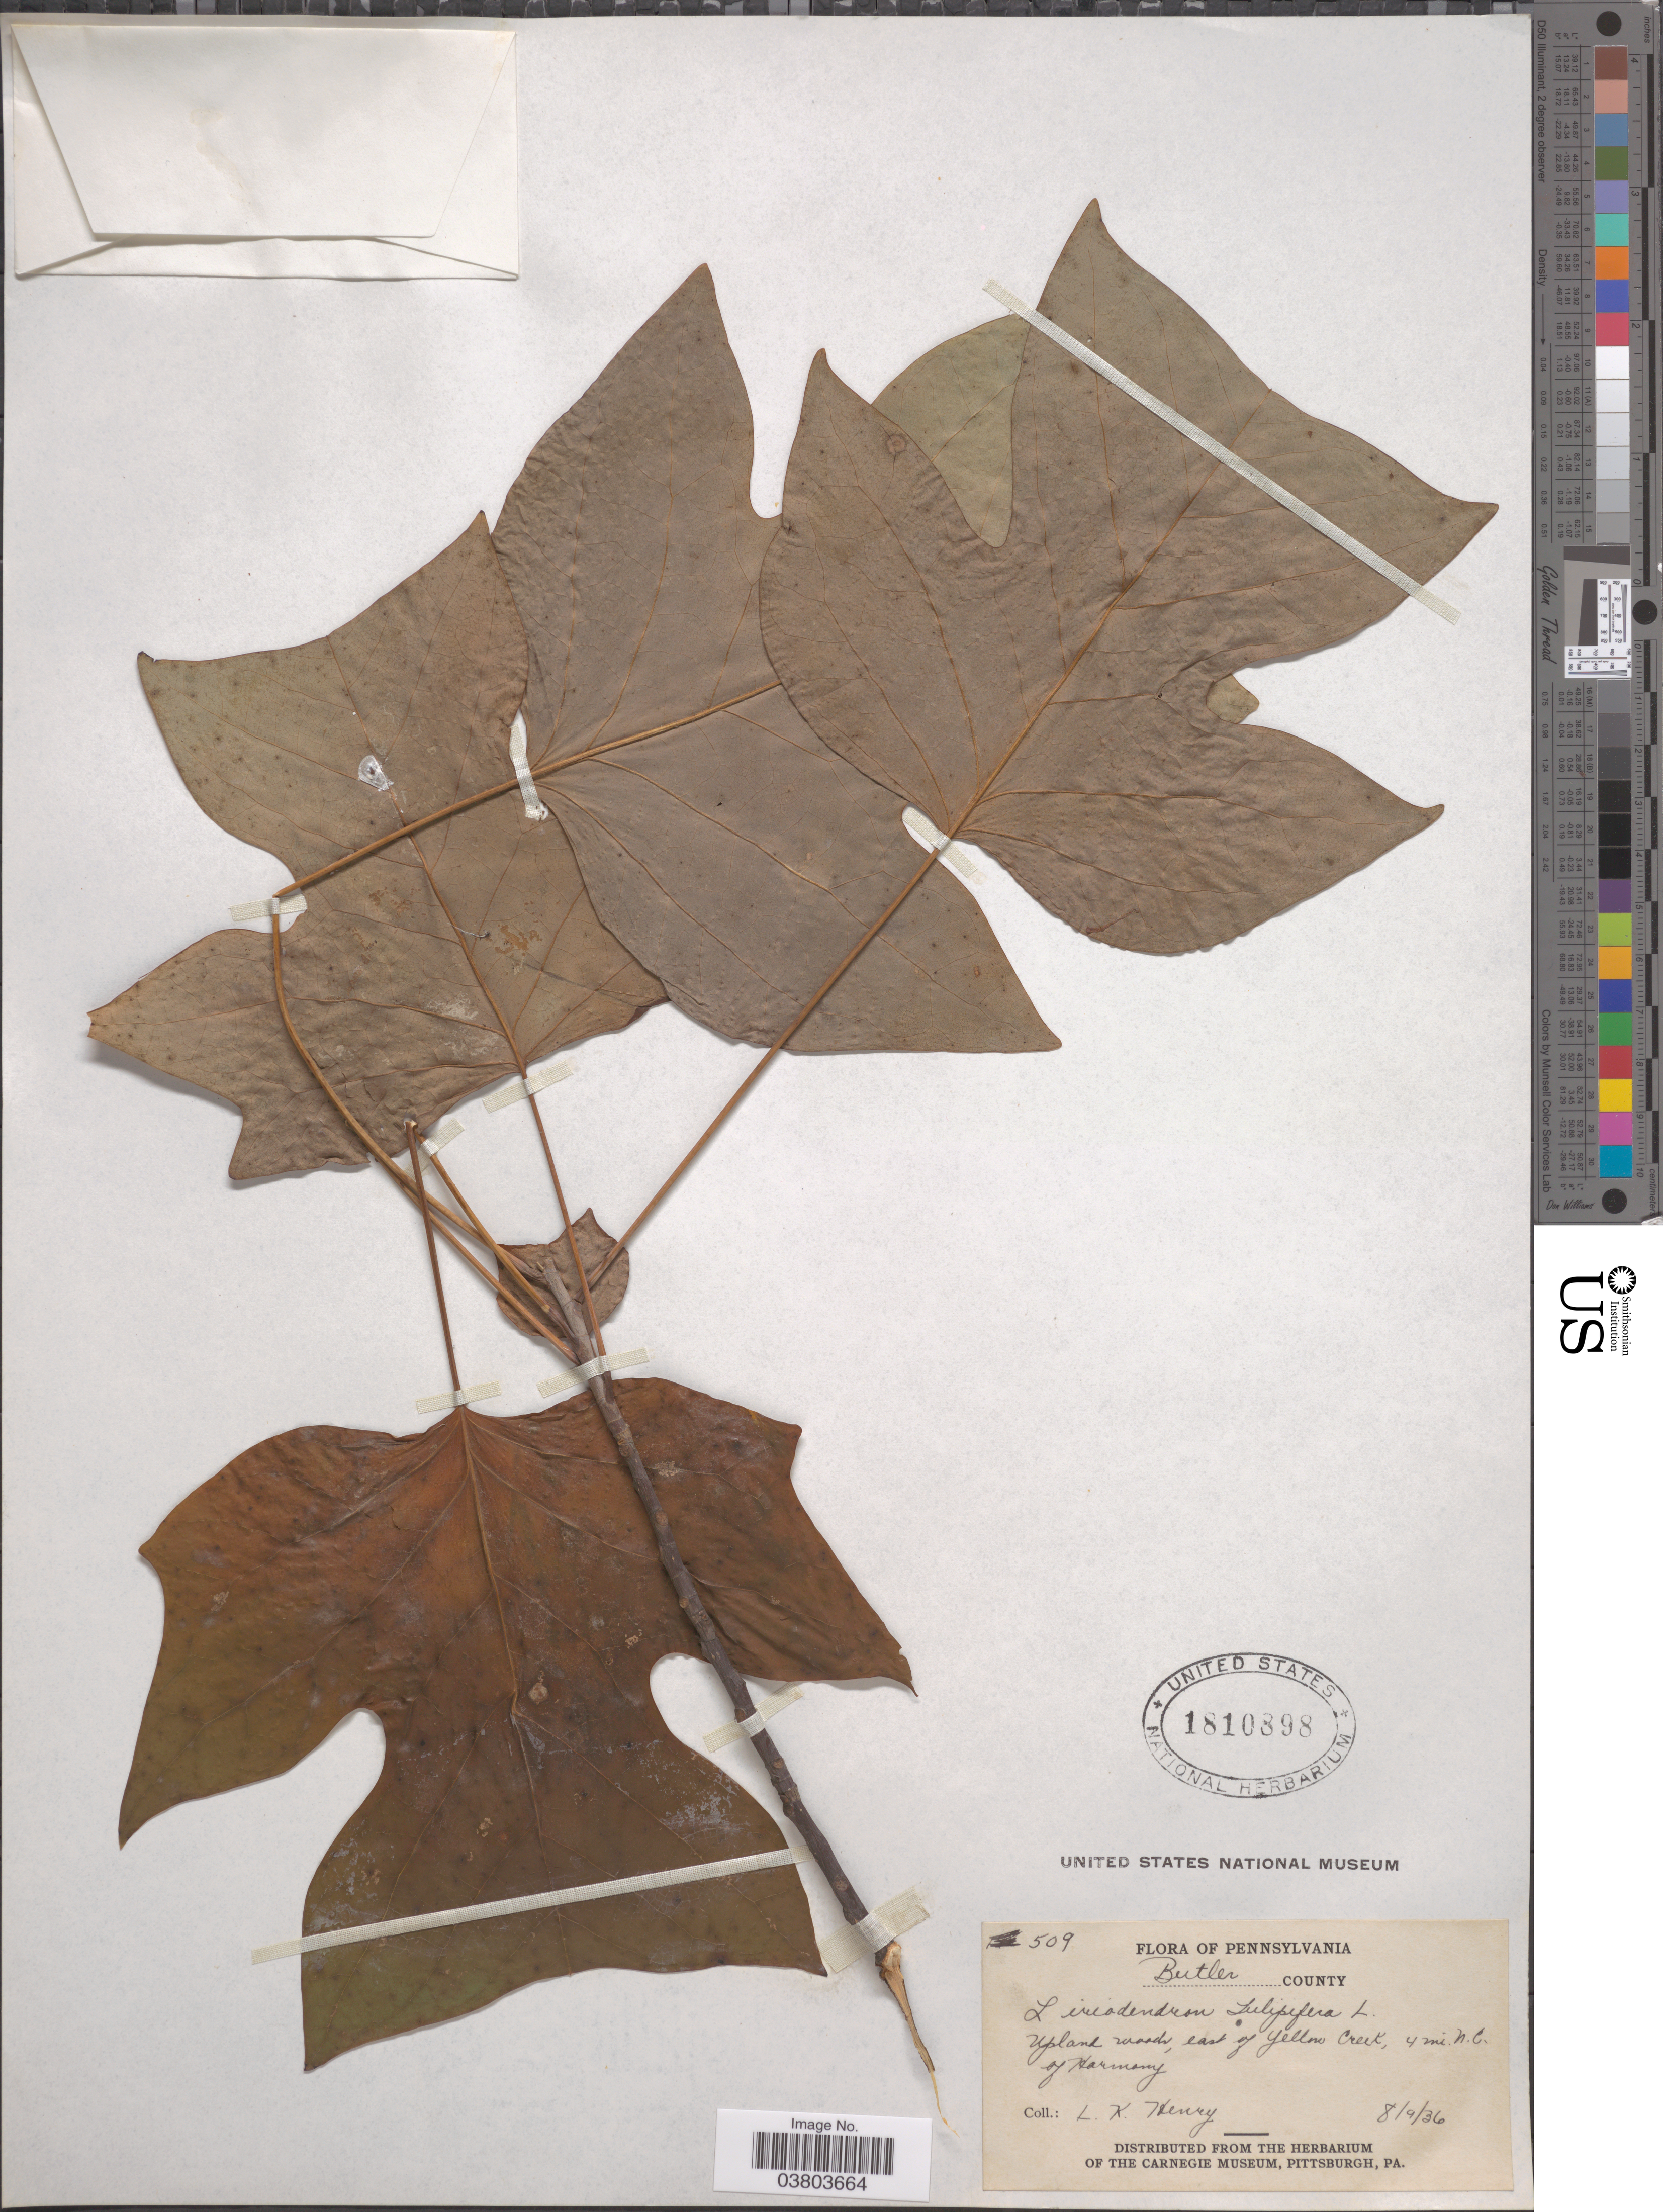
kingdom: Plantae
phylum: Tracheophyta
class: Magnoliopsida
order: Magnoliales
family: Magnoliaceae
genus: Liriodendron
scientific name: Liriodendron tulipifera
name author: L.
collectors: L. K. Henry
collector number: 509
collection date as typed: Transcribed d/m/y: 9/8/36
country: United States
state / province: Pennsylvania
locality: Butler County. Upland woods, east of Yellow Creek, 4 mi. N. E. of Harmony.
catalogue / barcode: US 1810898